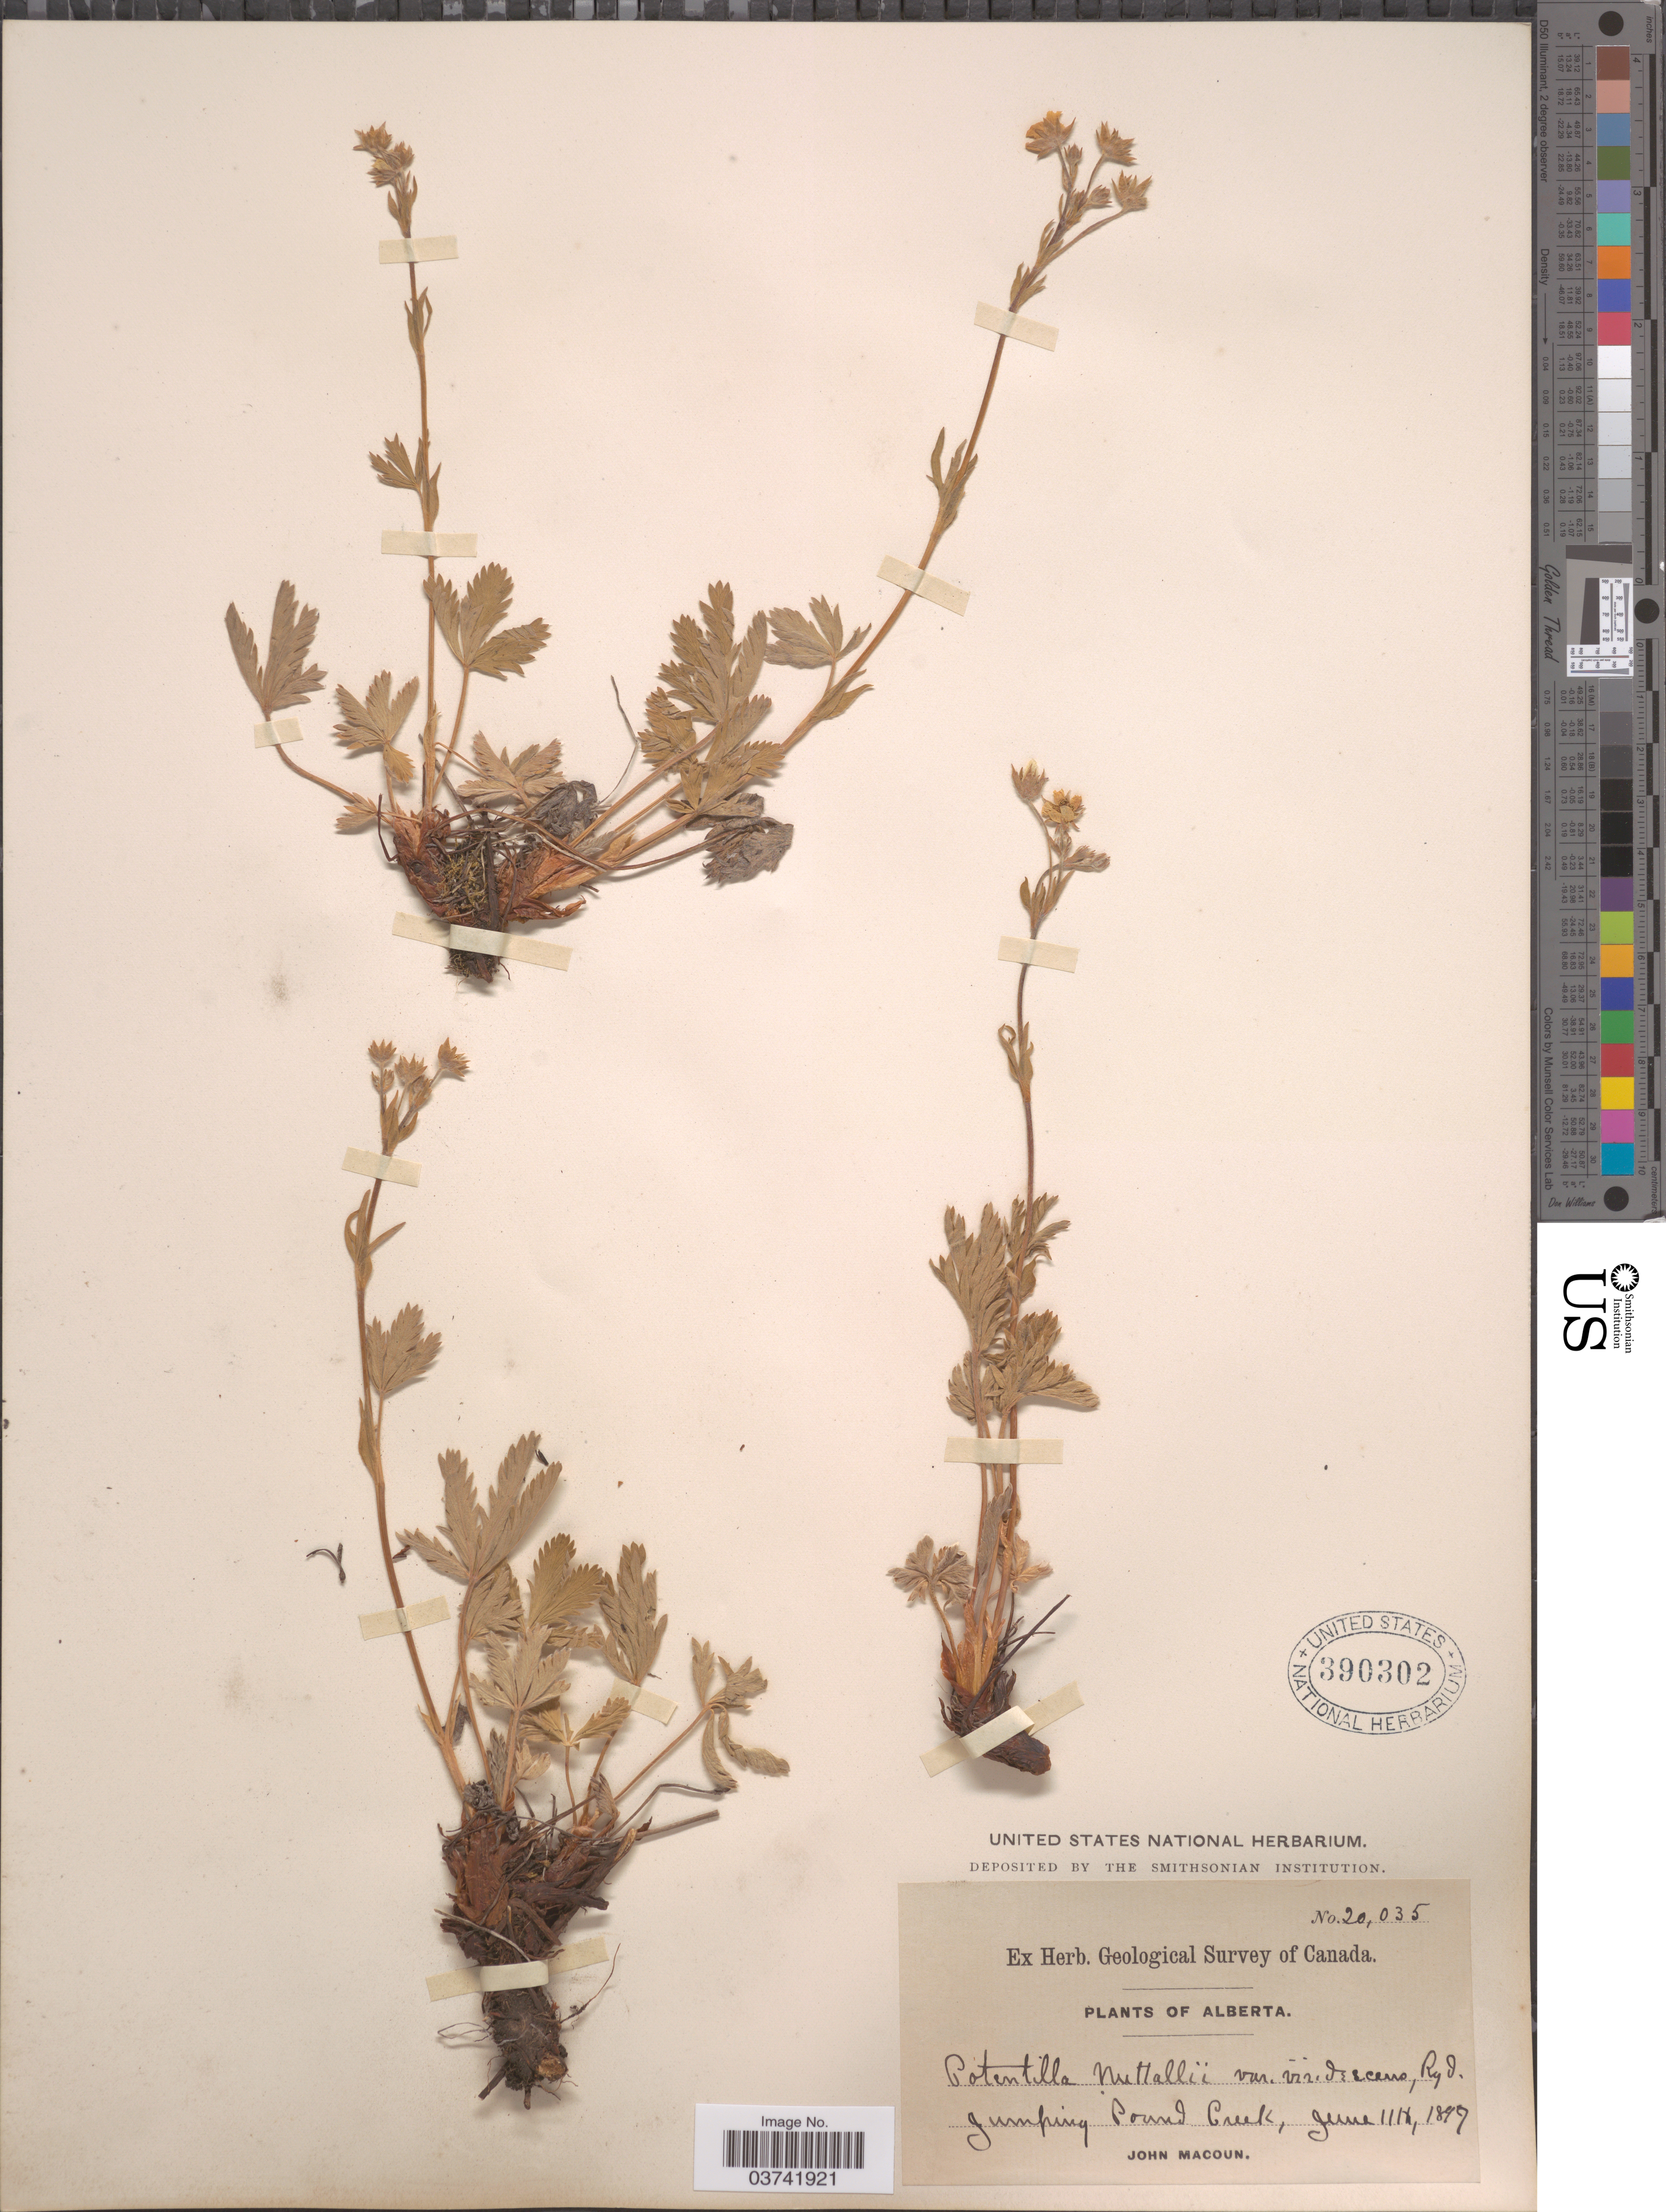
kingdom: Plantae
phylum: Tracheophyta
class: Magnoliopsida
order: Rosales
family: Rosaceae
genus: Potentilla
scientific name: Potentilla viridescens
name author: Rydb.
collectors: J. Macoun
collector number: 20035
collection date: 1897-06-11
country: Canada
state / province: Alberta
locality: Jumping Pound Creek.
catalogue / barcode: US 390302